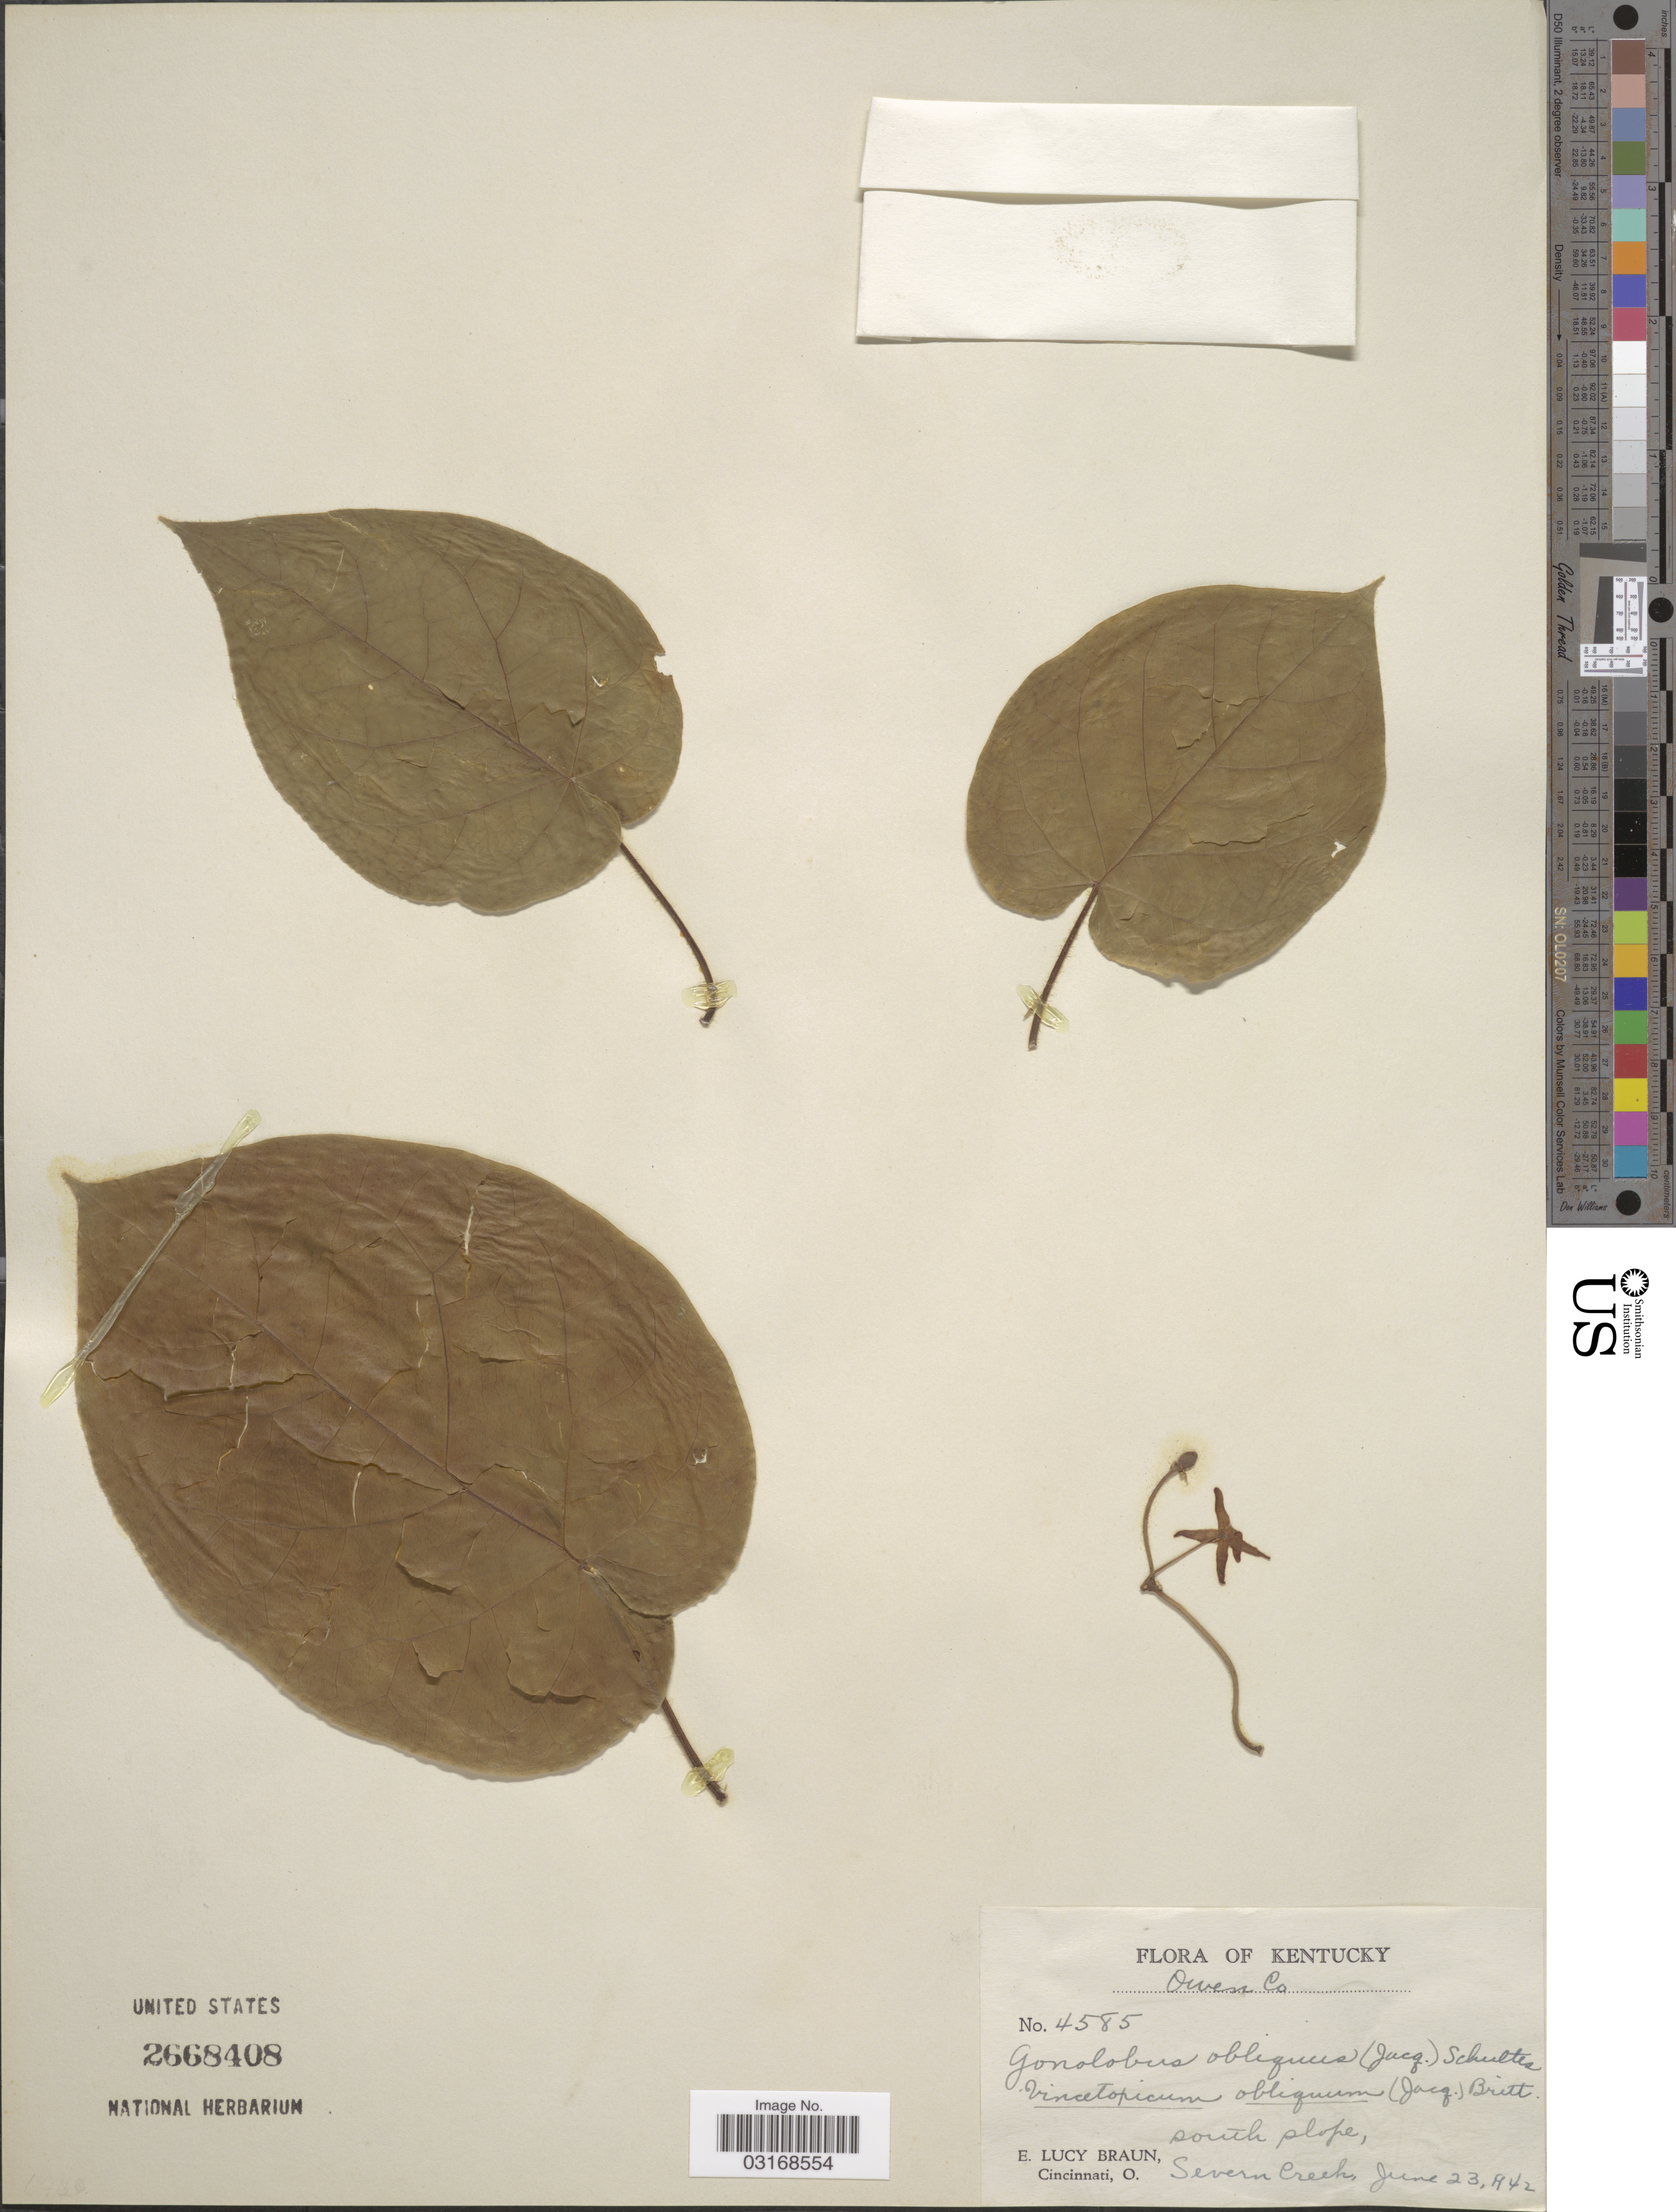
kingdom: Plantae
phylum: Tracheophyta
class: Magnoliopsida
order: Gentianales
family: Apocynaceae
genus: Matelea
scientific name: Matelea obliqua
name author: (Jacq.) Woodson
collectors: E. L. Braun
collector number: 4585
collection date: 1942-06-23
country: United States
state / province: Kentucky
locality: Owen Co. South slope, Severn Creek.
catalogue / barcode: US 2668408